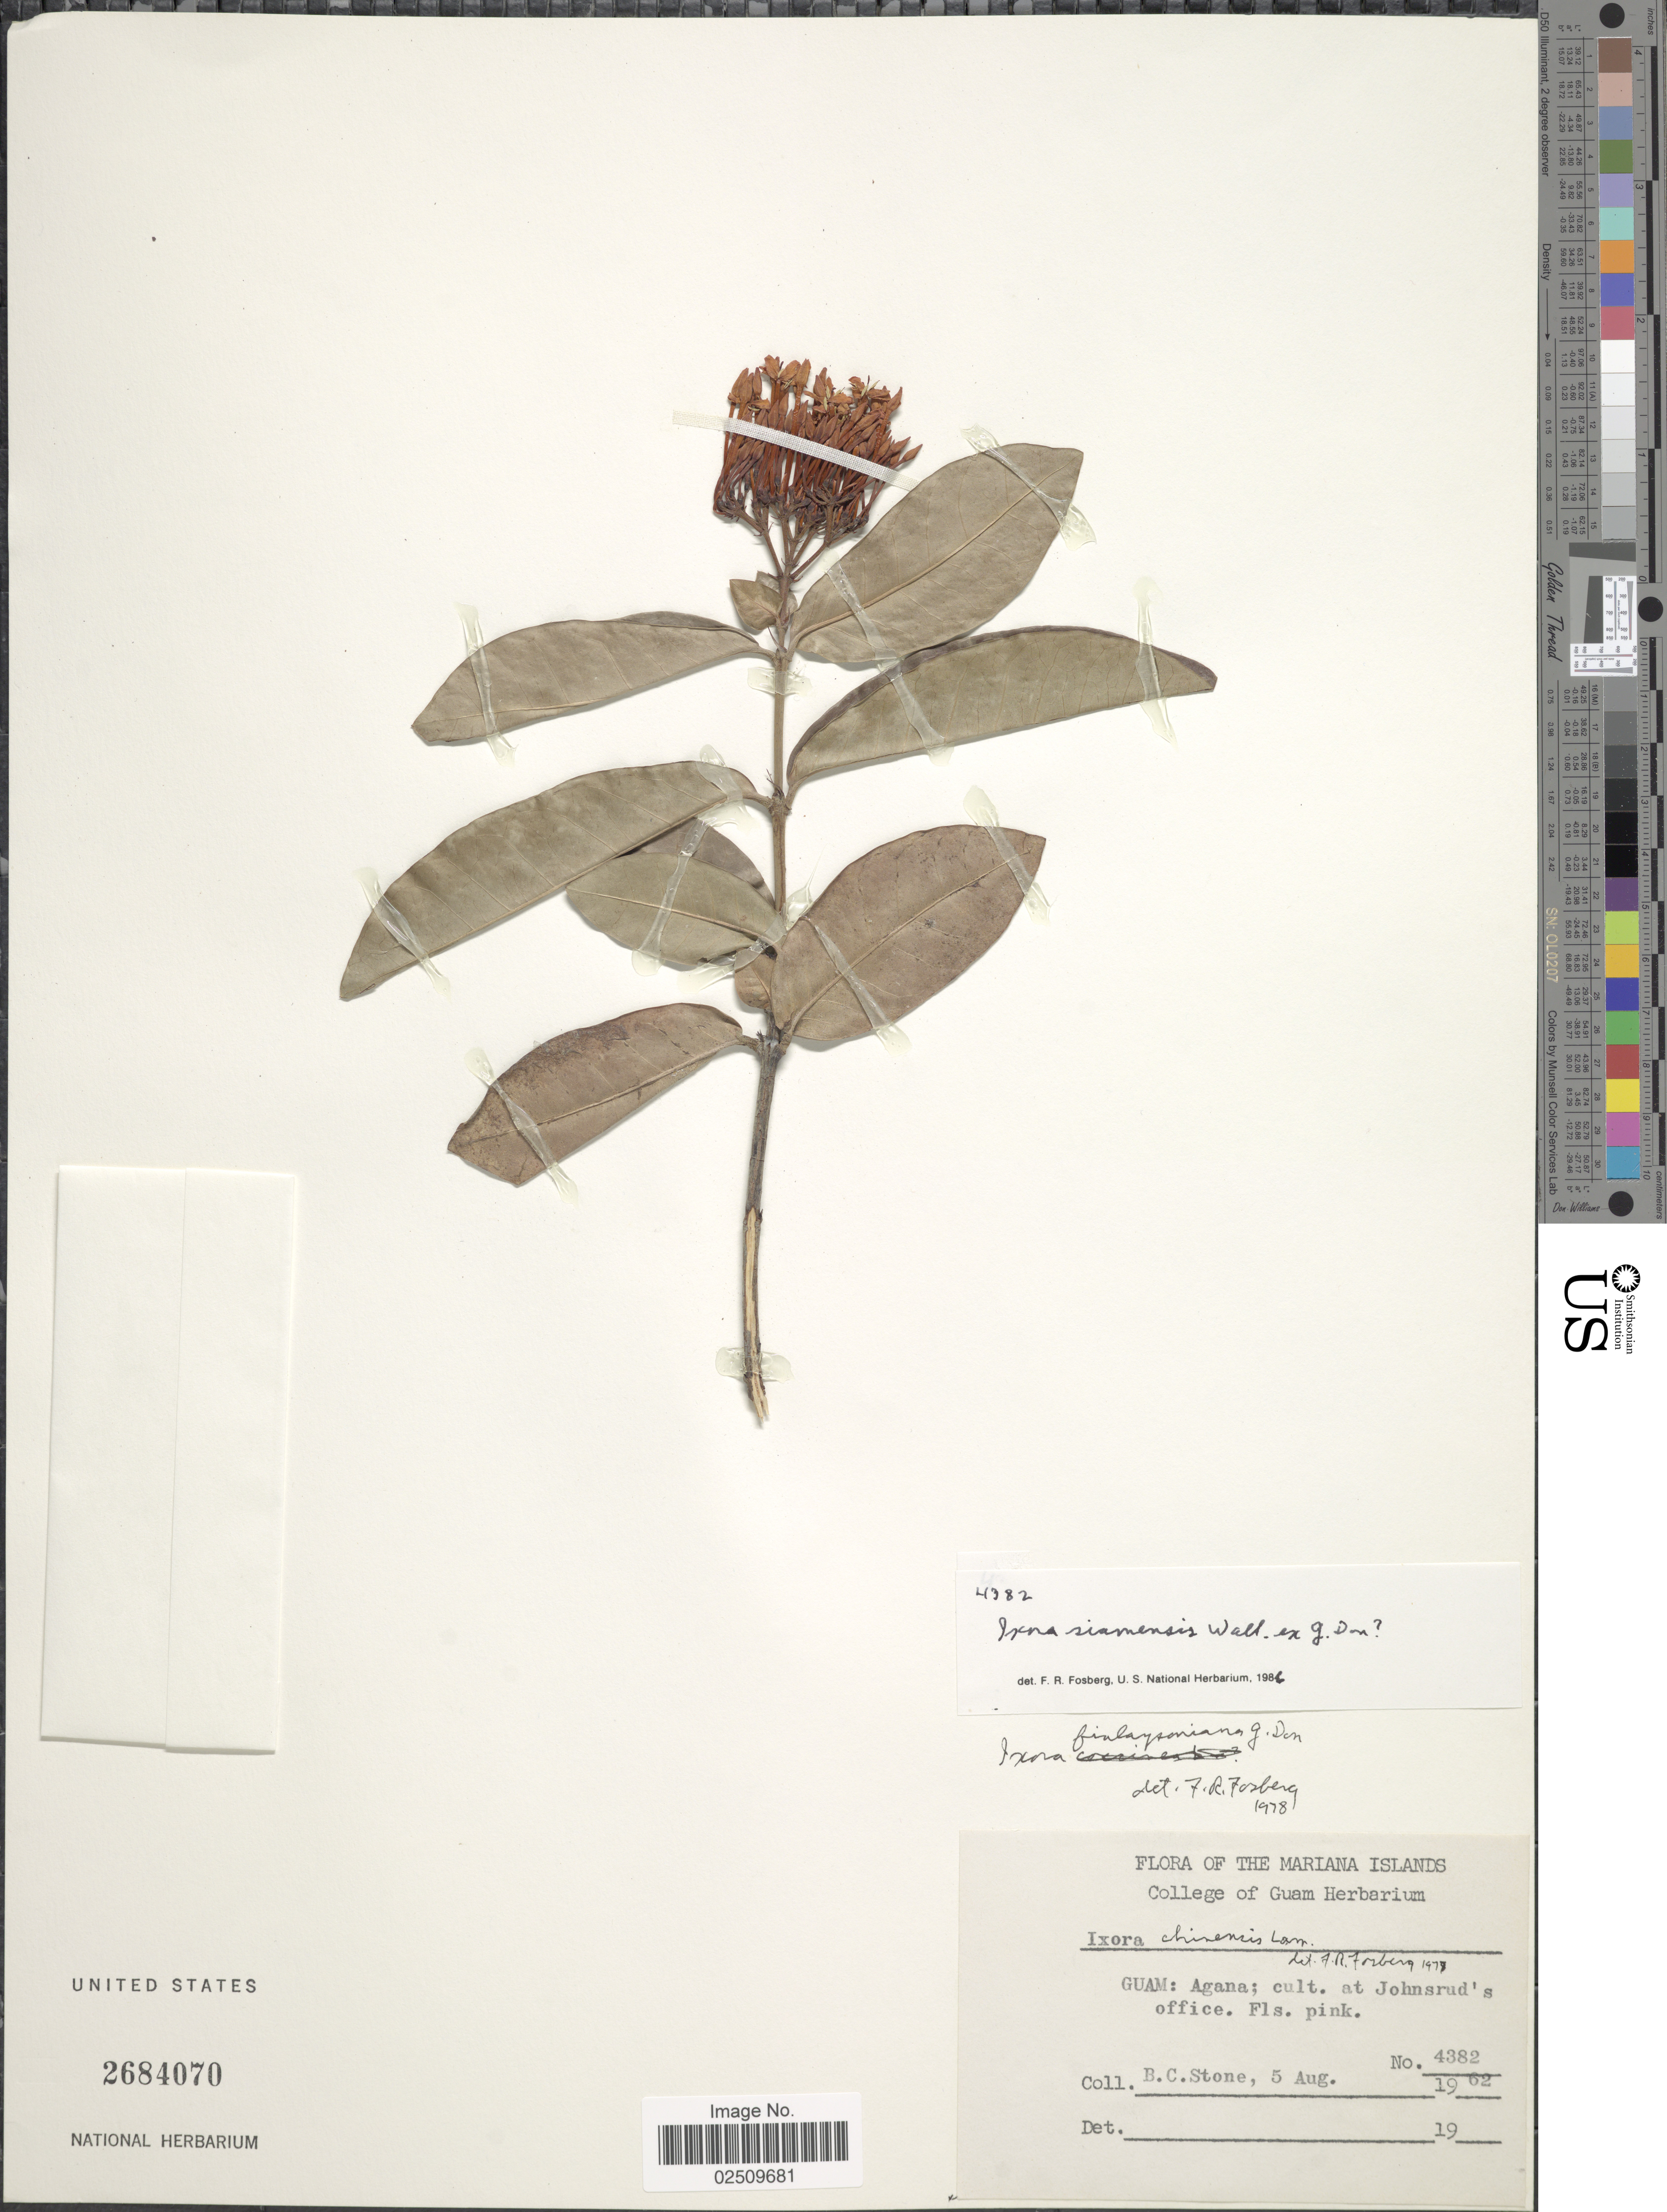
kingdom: Plantae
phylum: Tracheophyta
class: Magnoliopsida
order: Gentianales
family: Rubiaceae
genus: Ixora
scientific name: Ixora siamensis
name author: Wall. ex G. Don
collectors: B. C. Stone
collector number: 4382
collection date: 1962-08-05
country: Guam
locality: The Mariana Islands, Agana; cult. at Johnsrud's office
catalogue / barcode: US 2684070